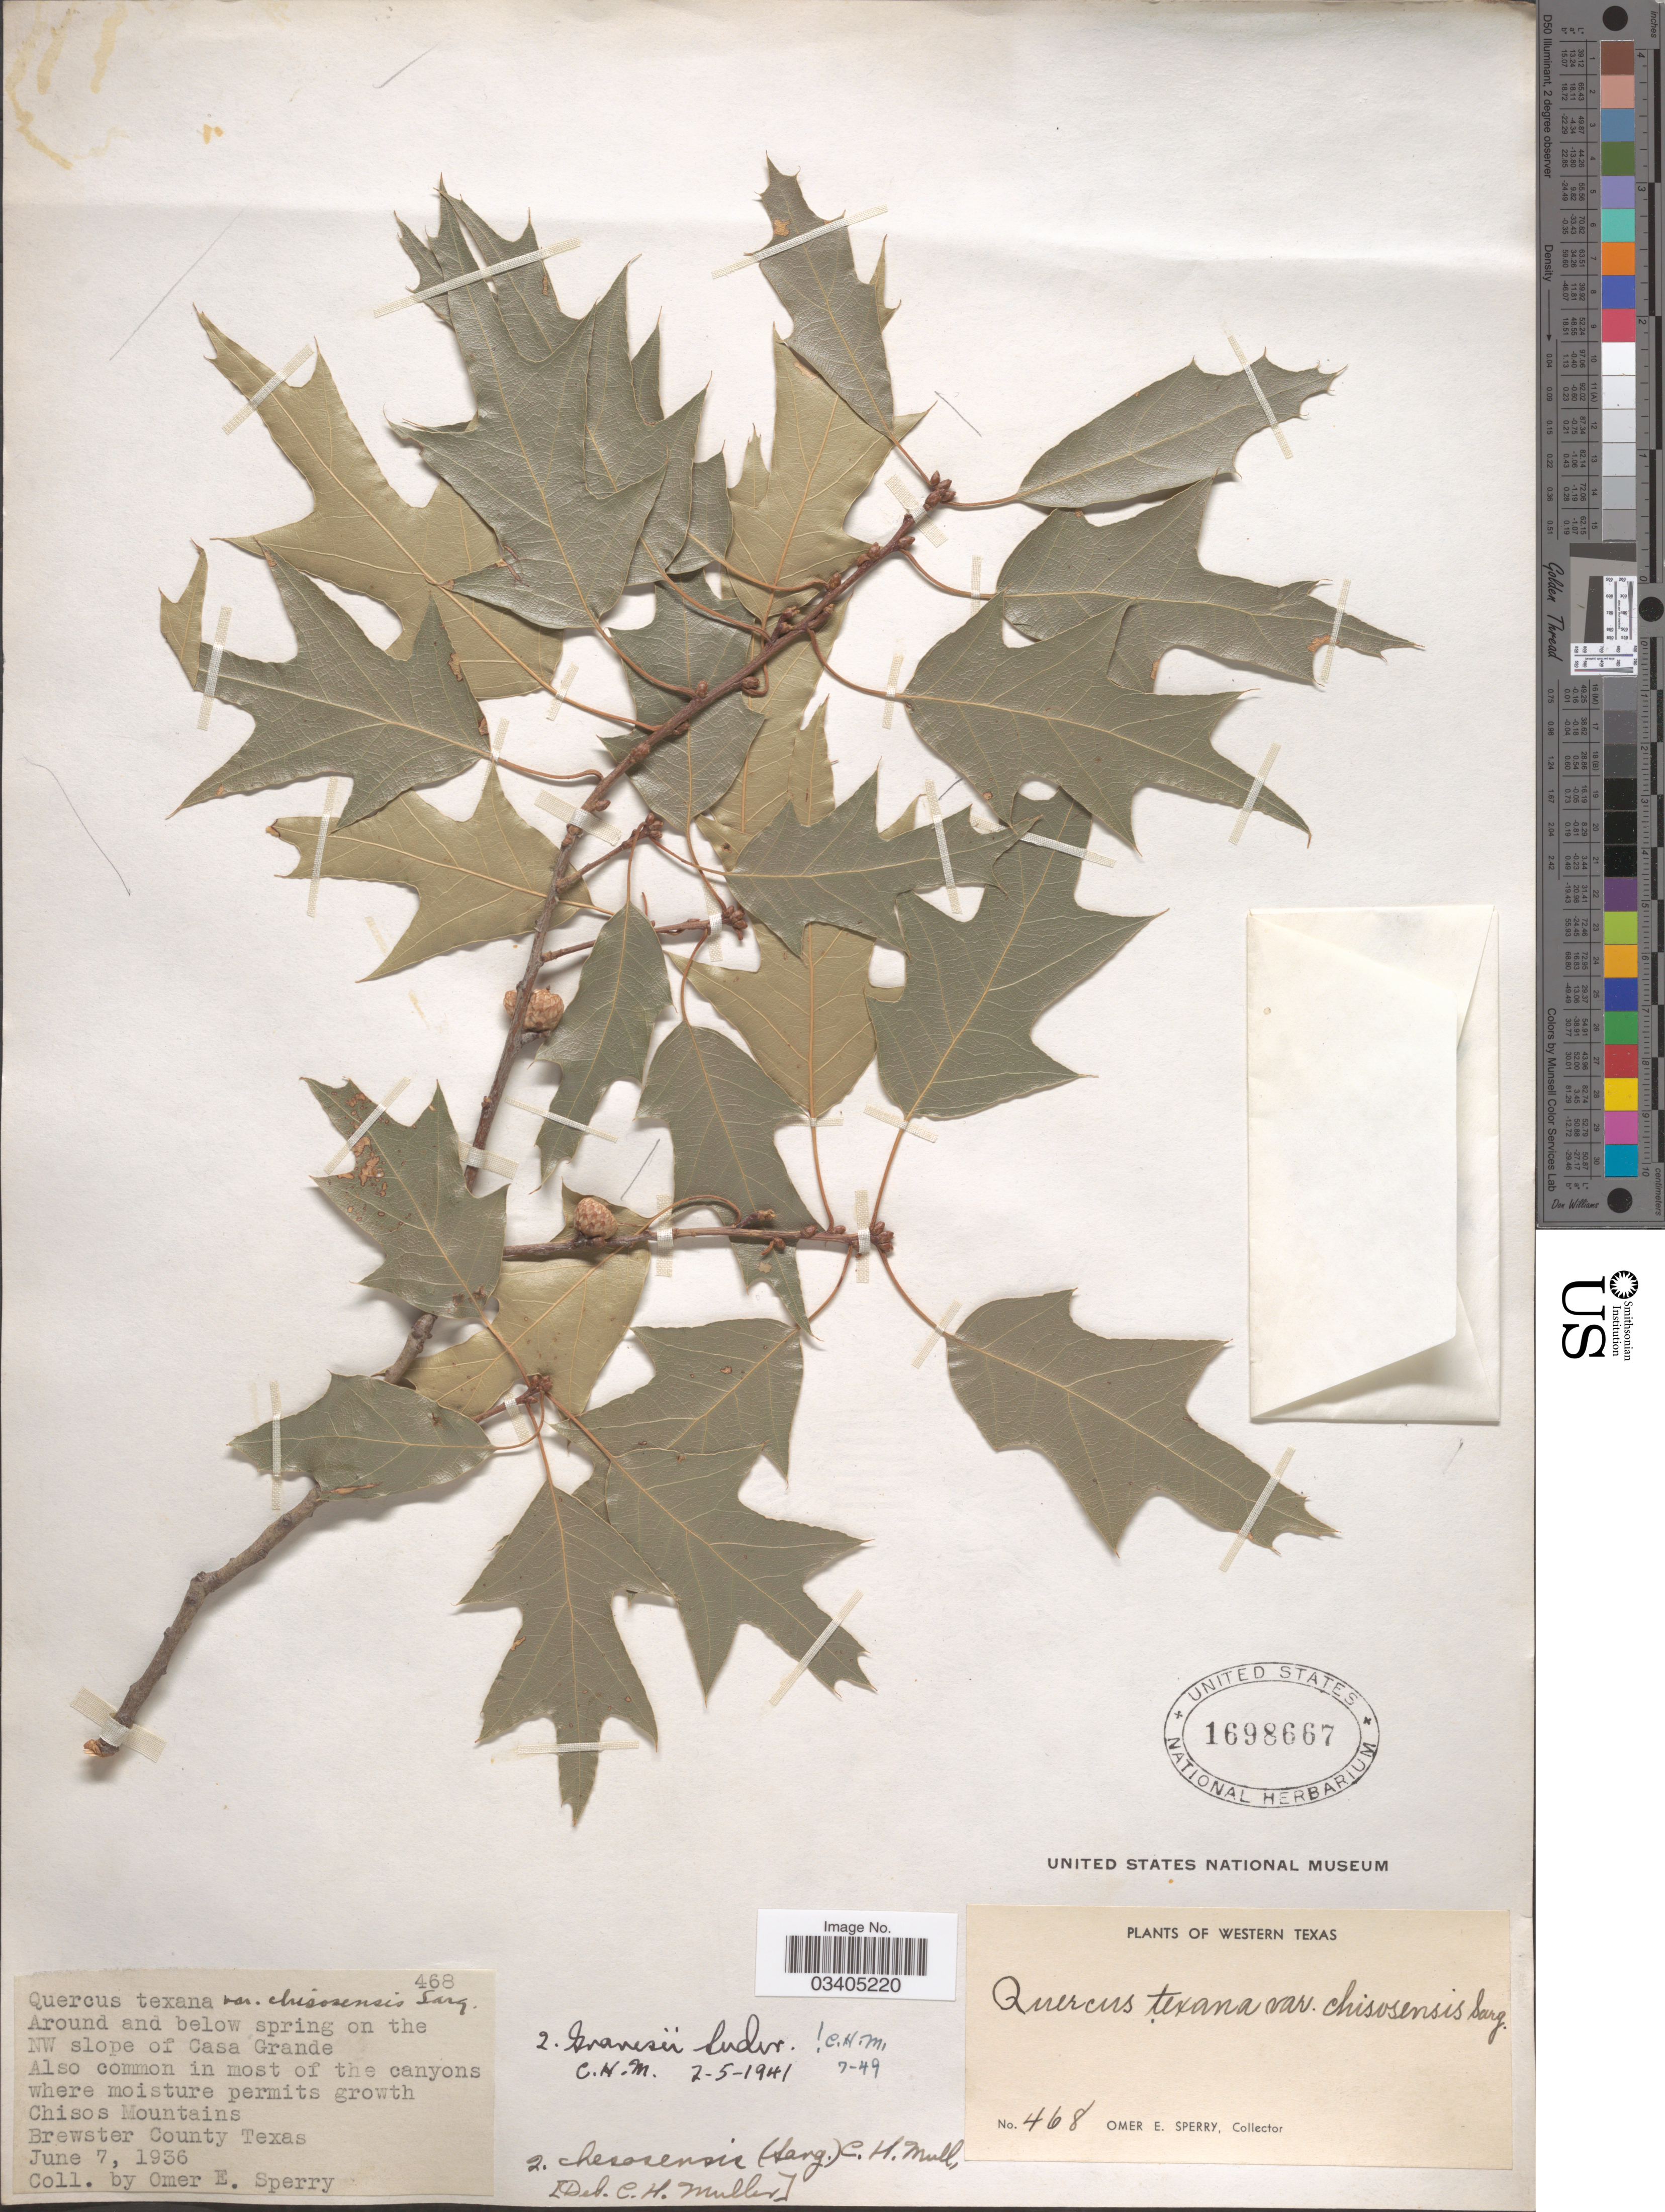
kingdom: Plantae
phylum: Tracheophyta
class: Magnoliopsida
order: Fagales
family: Fagaceae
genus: Quercus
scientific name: Quercus gravesii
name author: Sudw.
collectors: O. E. Sperry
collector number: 468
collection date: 1936-06-07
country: United States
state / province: Texas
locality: Around and below spring on the NW slope of Casa Grande. Chisos Mountains, Brewster County. Western Texas.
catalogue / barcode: US 1698667